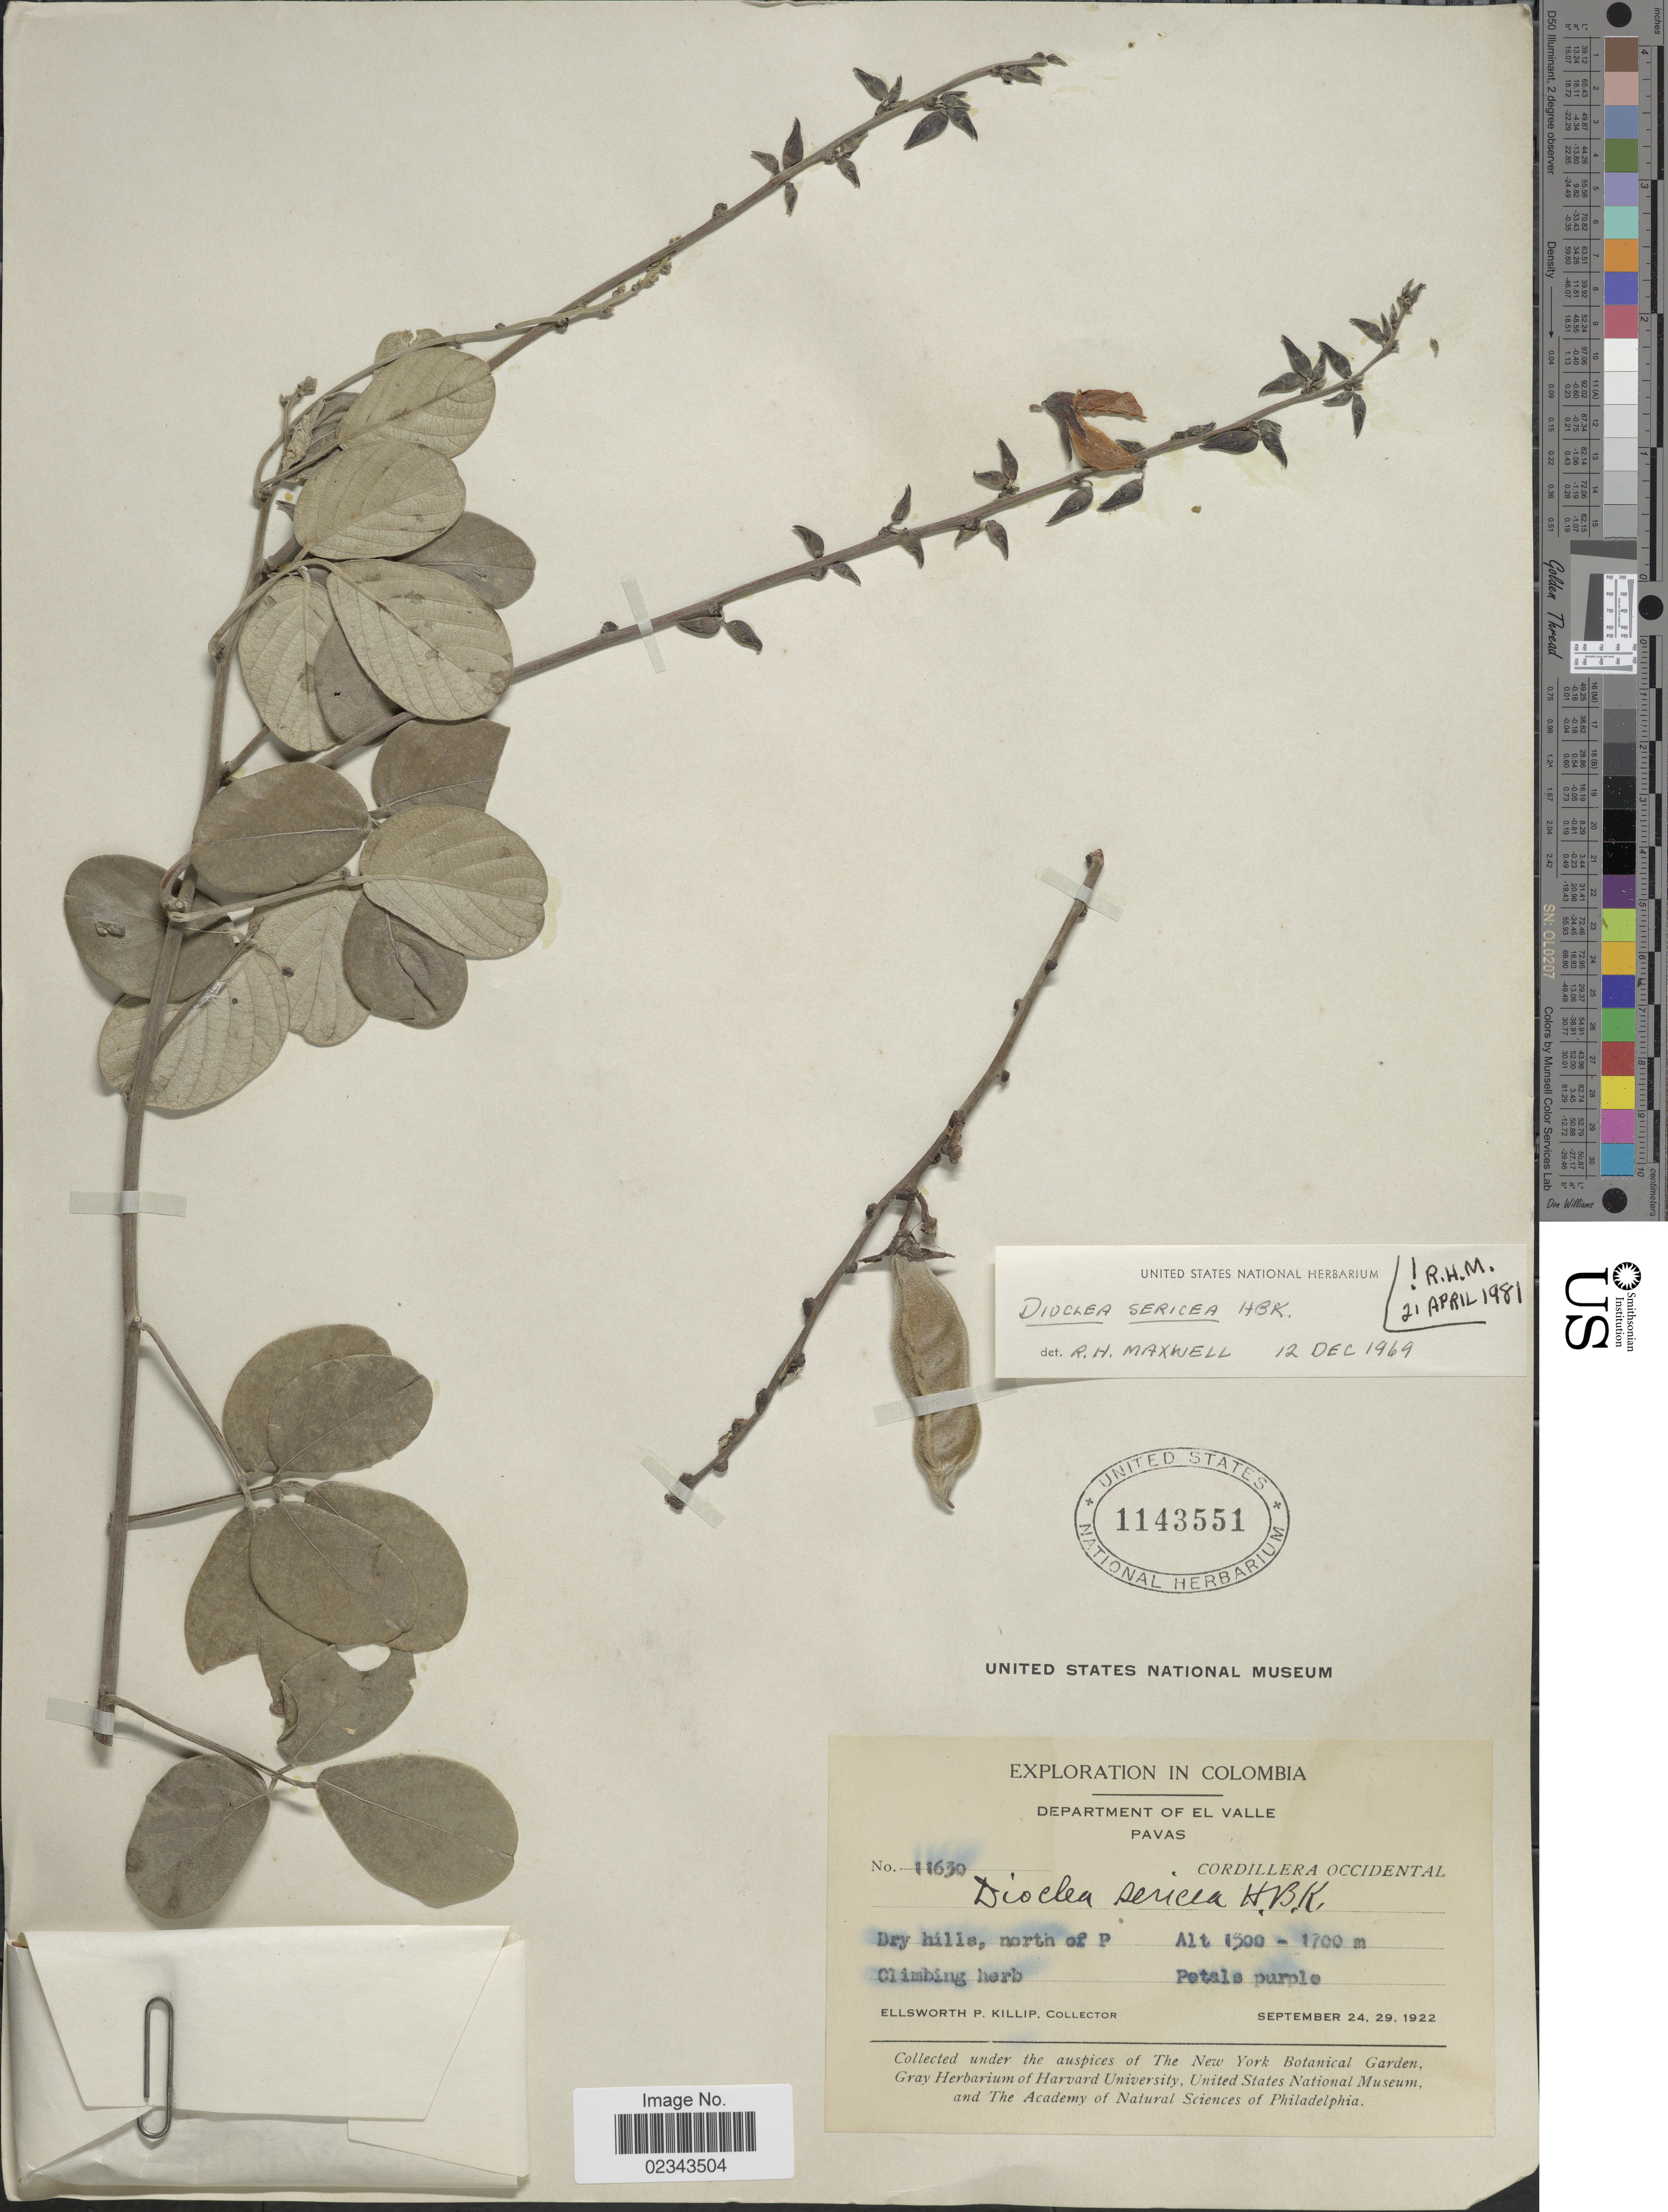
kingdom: Plantae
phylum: Tracheophyta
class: Magnoliopsida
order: Fabales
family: Fabaceae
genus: Dioclea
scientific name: Dioclea sericea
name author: Kunth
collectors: E. P. Killip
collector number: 11630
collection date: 1922-09-24/1922-09-29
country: Colombia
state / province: Valle del Cauca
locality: Department of El Valle, Pavas, Cordillera Occidental, dry hills, north of P.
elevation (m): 1500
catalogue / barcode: US 1143551